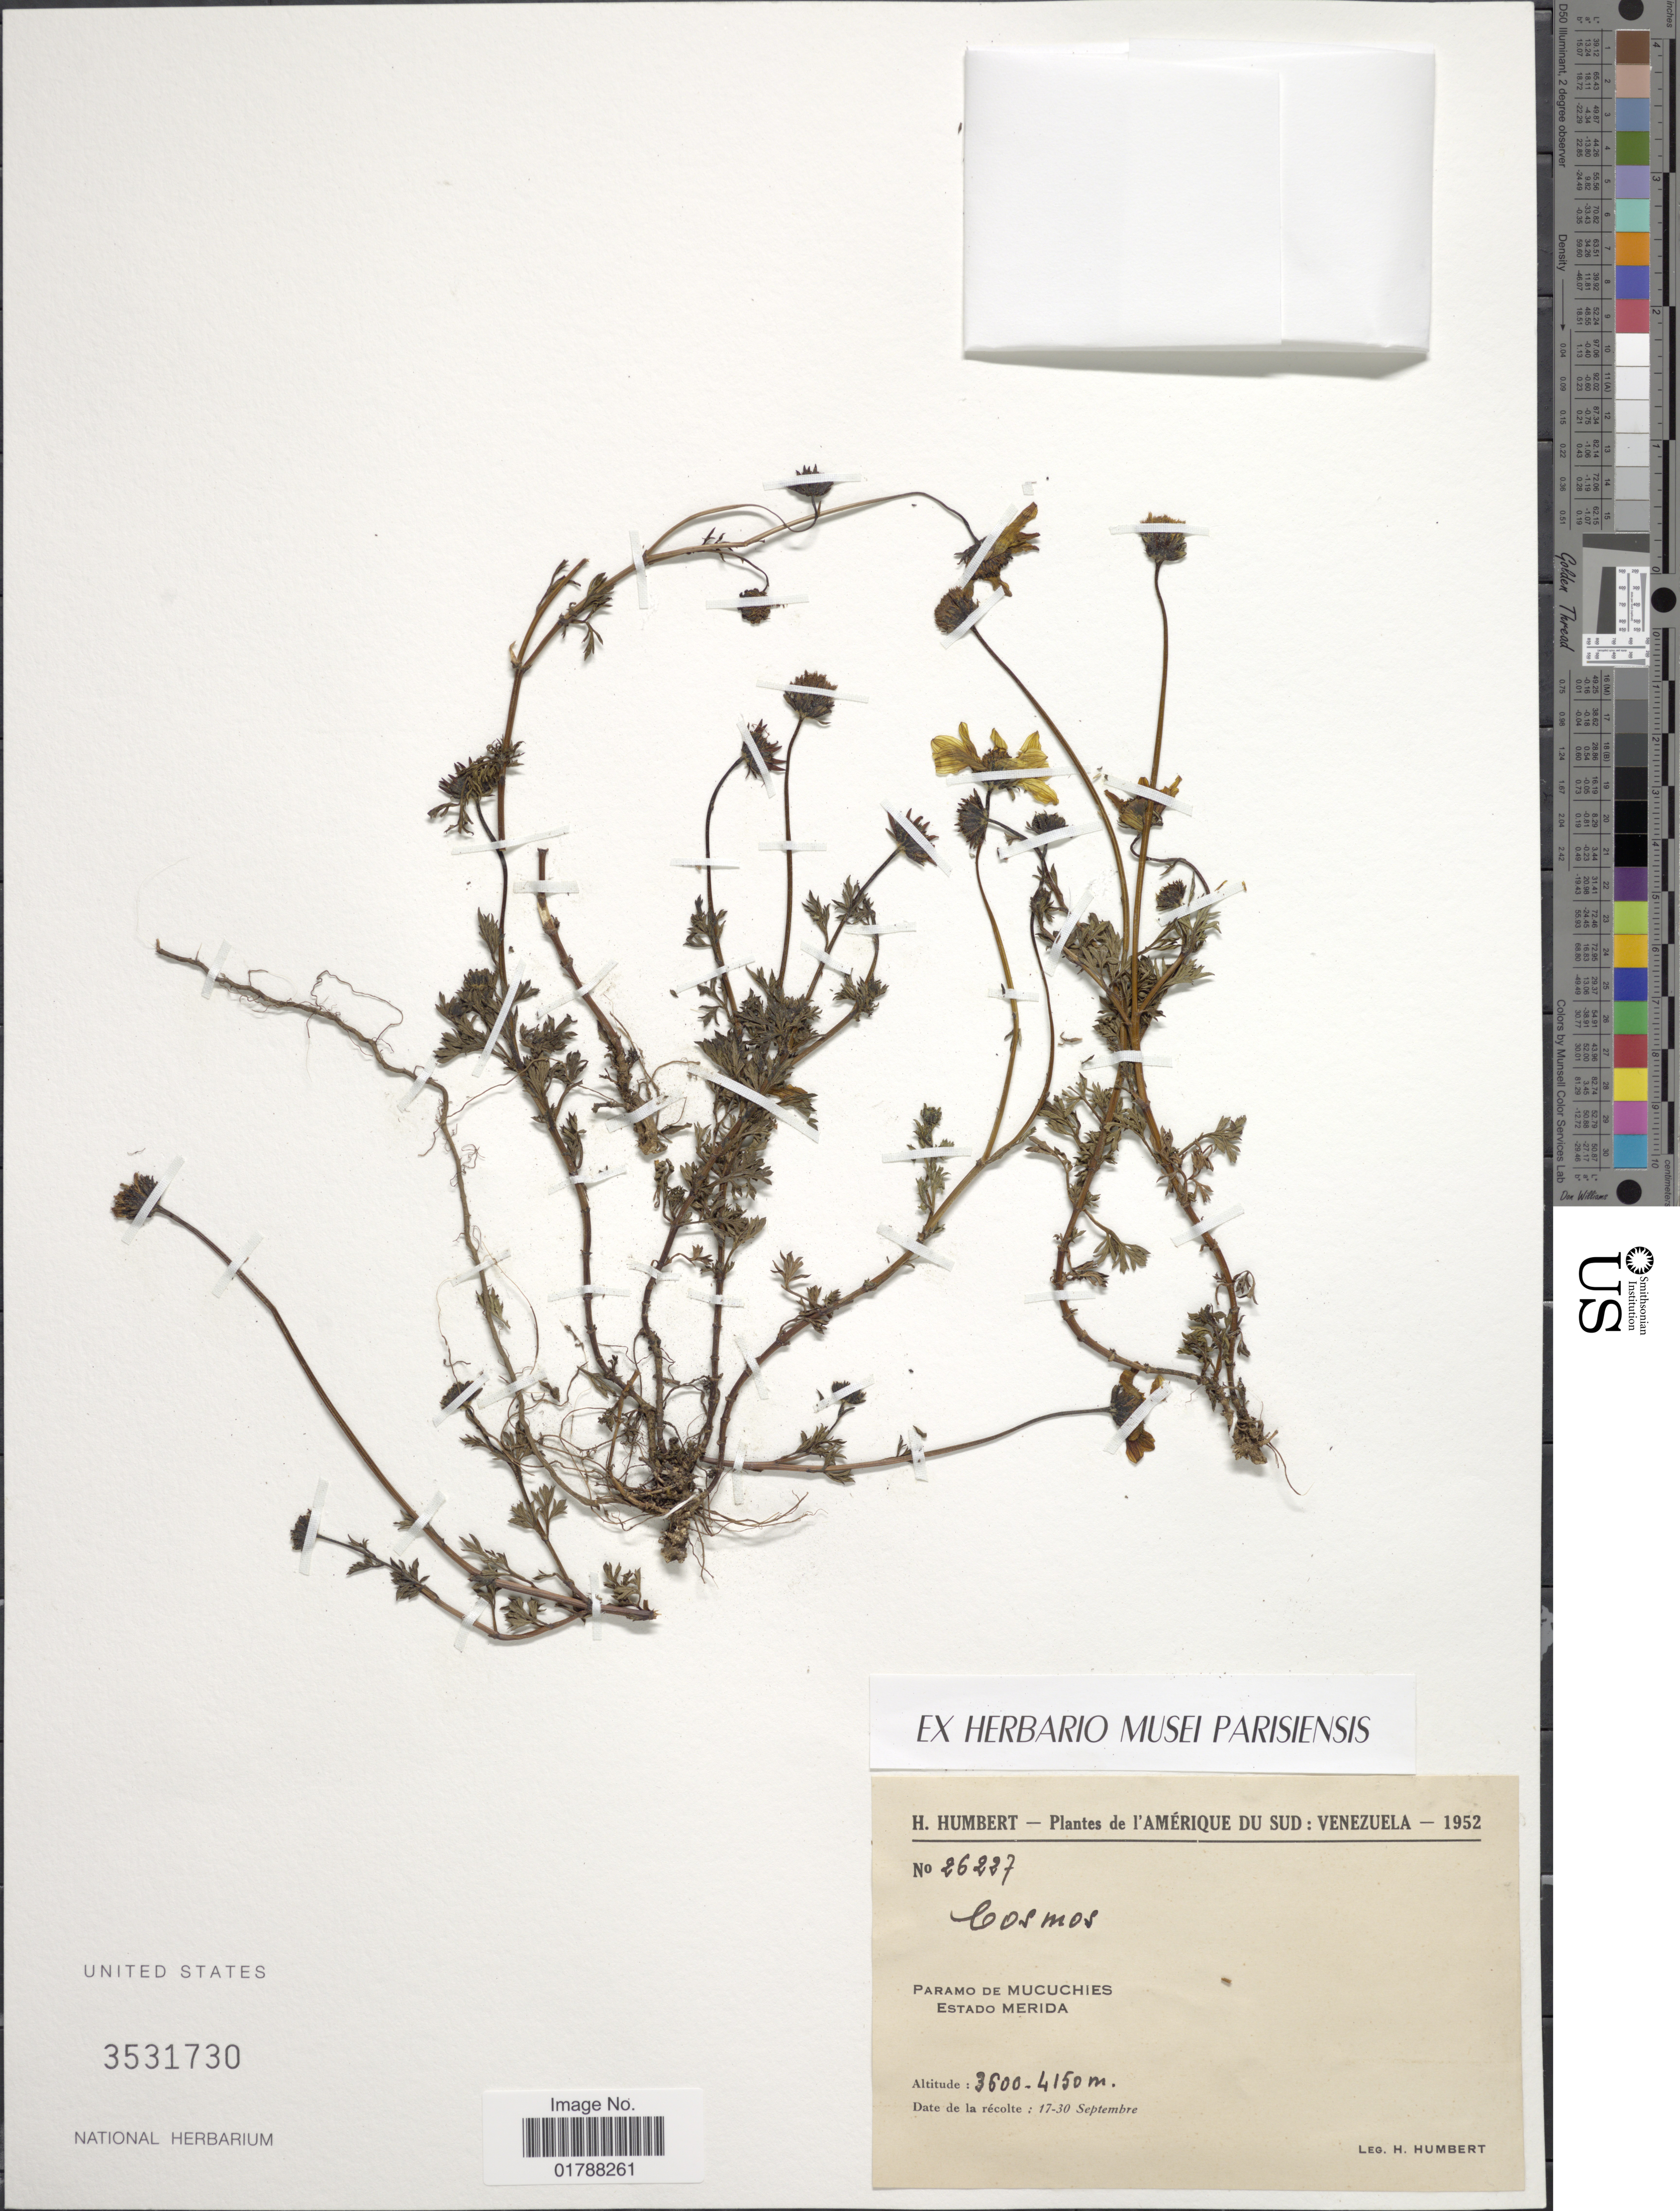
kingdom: Plantae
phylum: Tracheophyta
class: Magnoliopsida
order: Asterales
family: Asteraceae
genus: Bidens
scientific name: Bidens andicola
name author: Kunth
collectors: H. Humbert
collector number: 26227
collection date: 1952-09-17/1952-09-30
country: Venezuela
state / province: Mérida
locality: Paramo de Mucuchies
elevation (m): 3600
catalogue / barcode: US 3531730